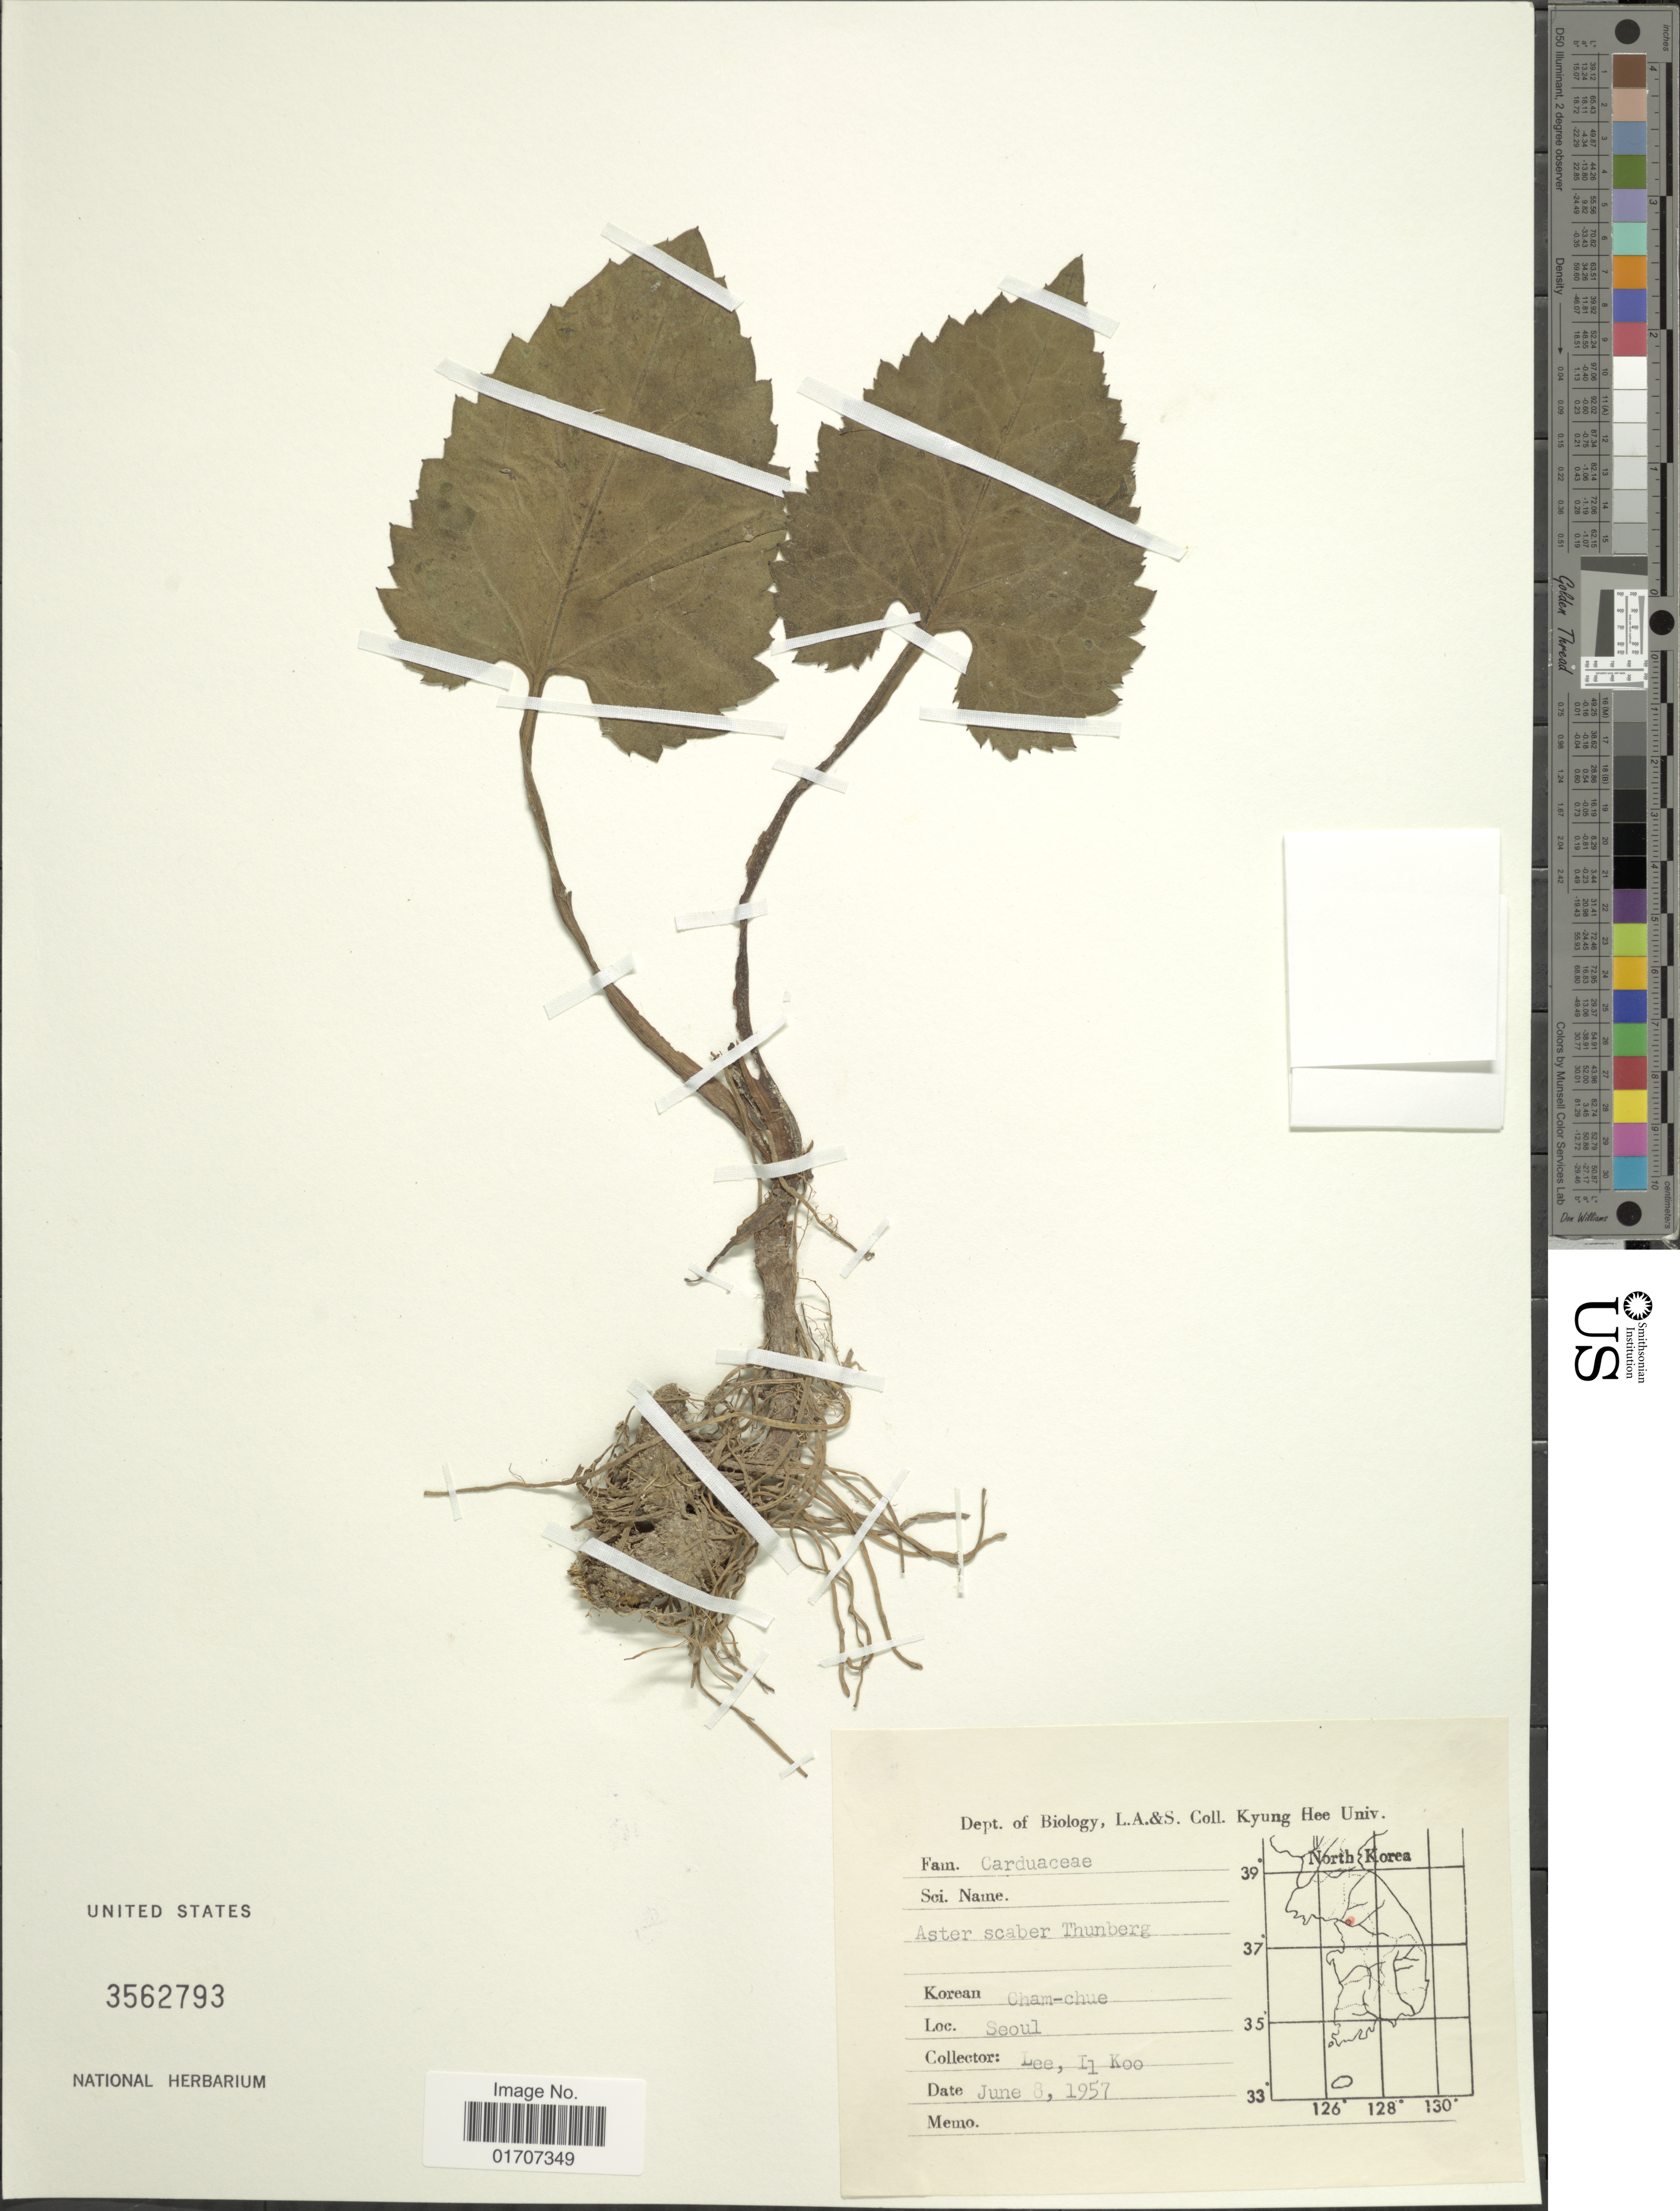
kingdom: Plantae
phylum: Tracheophyta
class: Magnoliopsida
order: Asterales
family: Asteraceae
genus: Doellingeria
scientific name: Doellingeria scabra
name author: (Thunb.) Nees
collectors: I. Lee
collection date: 1957-06-08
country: South Korea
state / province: Seoul Special City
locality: Seoul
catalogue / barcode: US 3562793